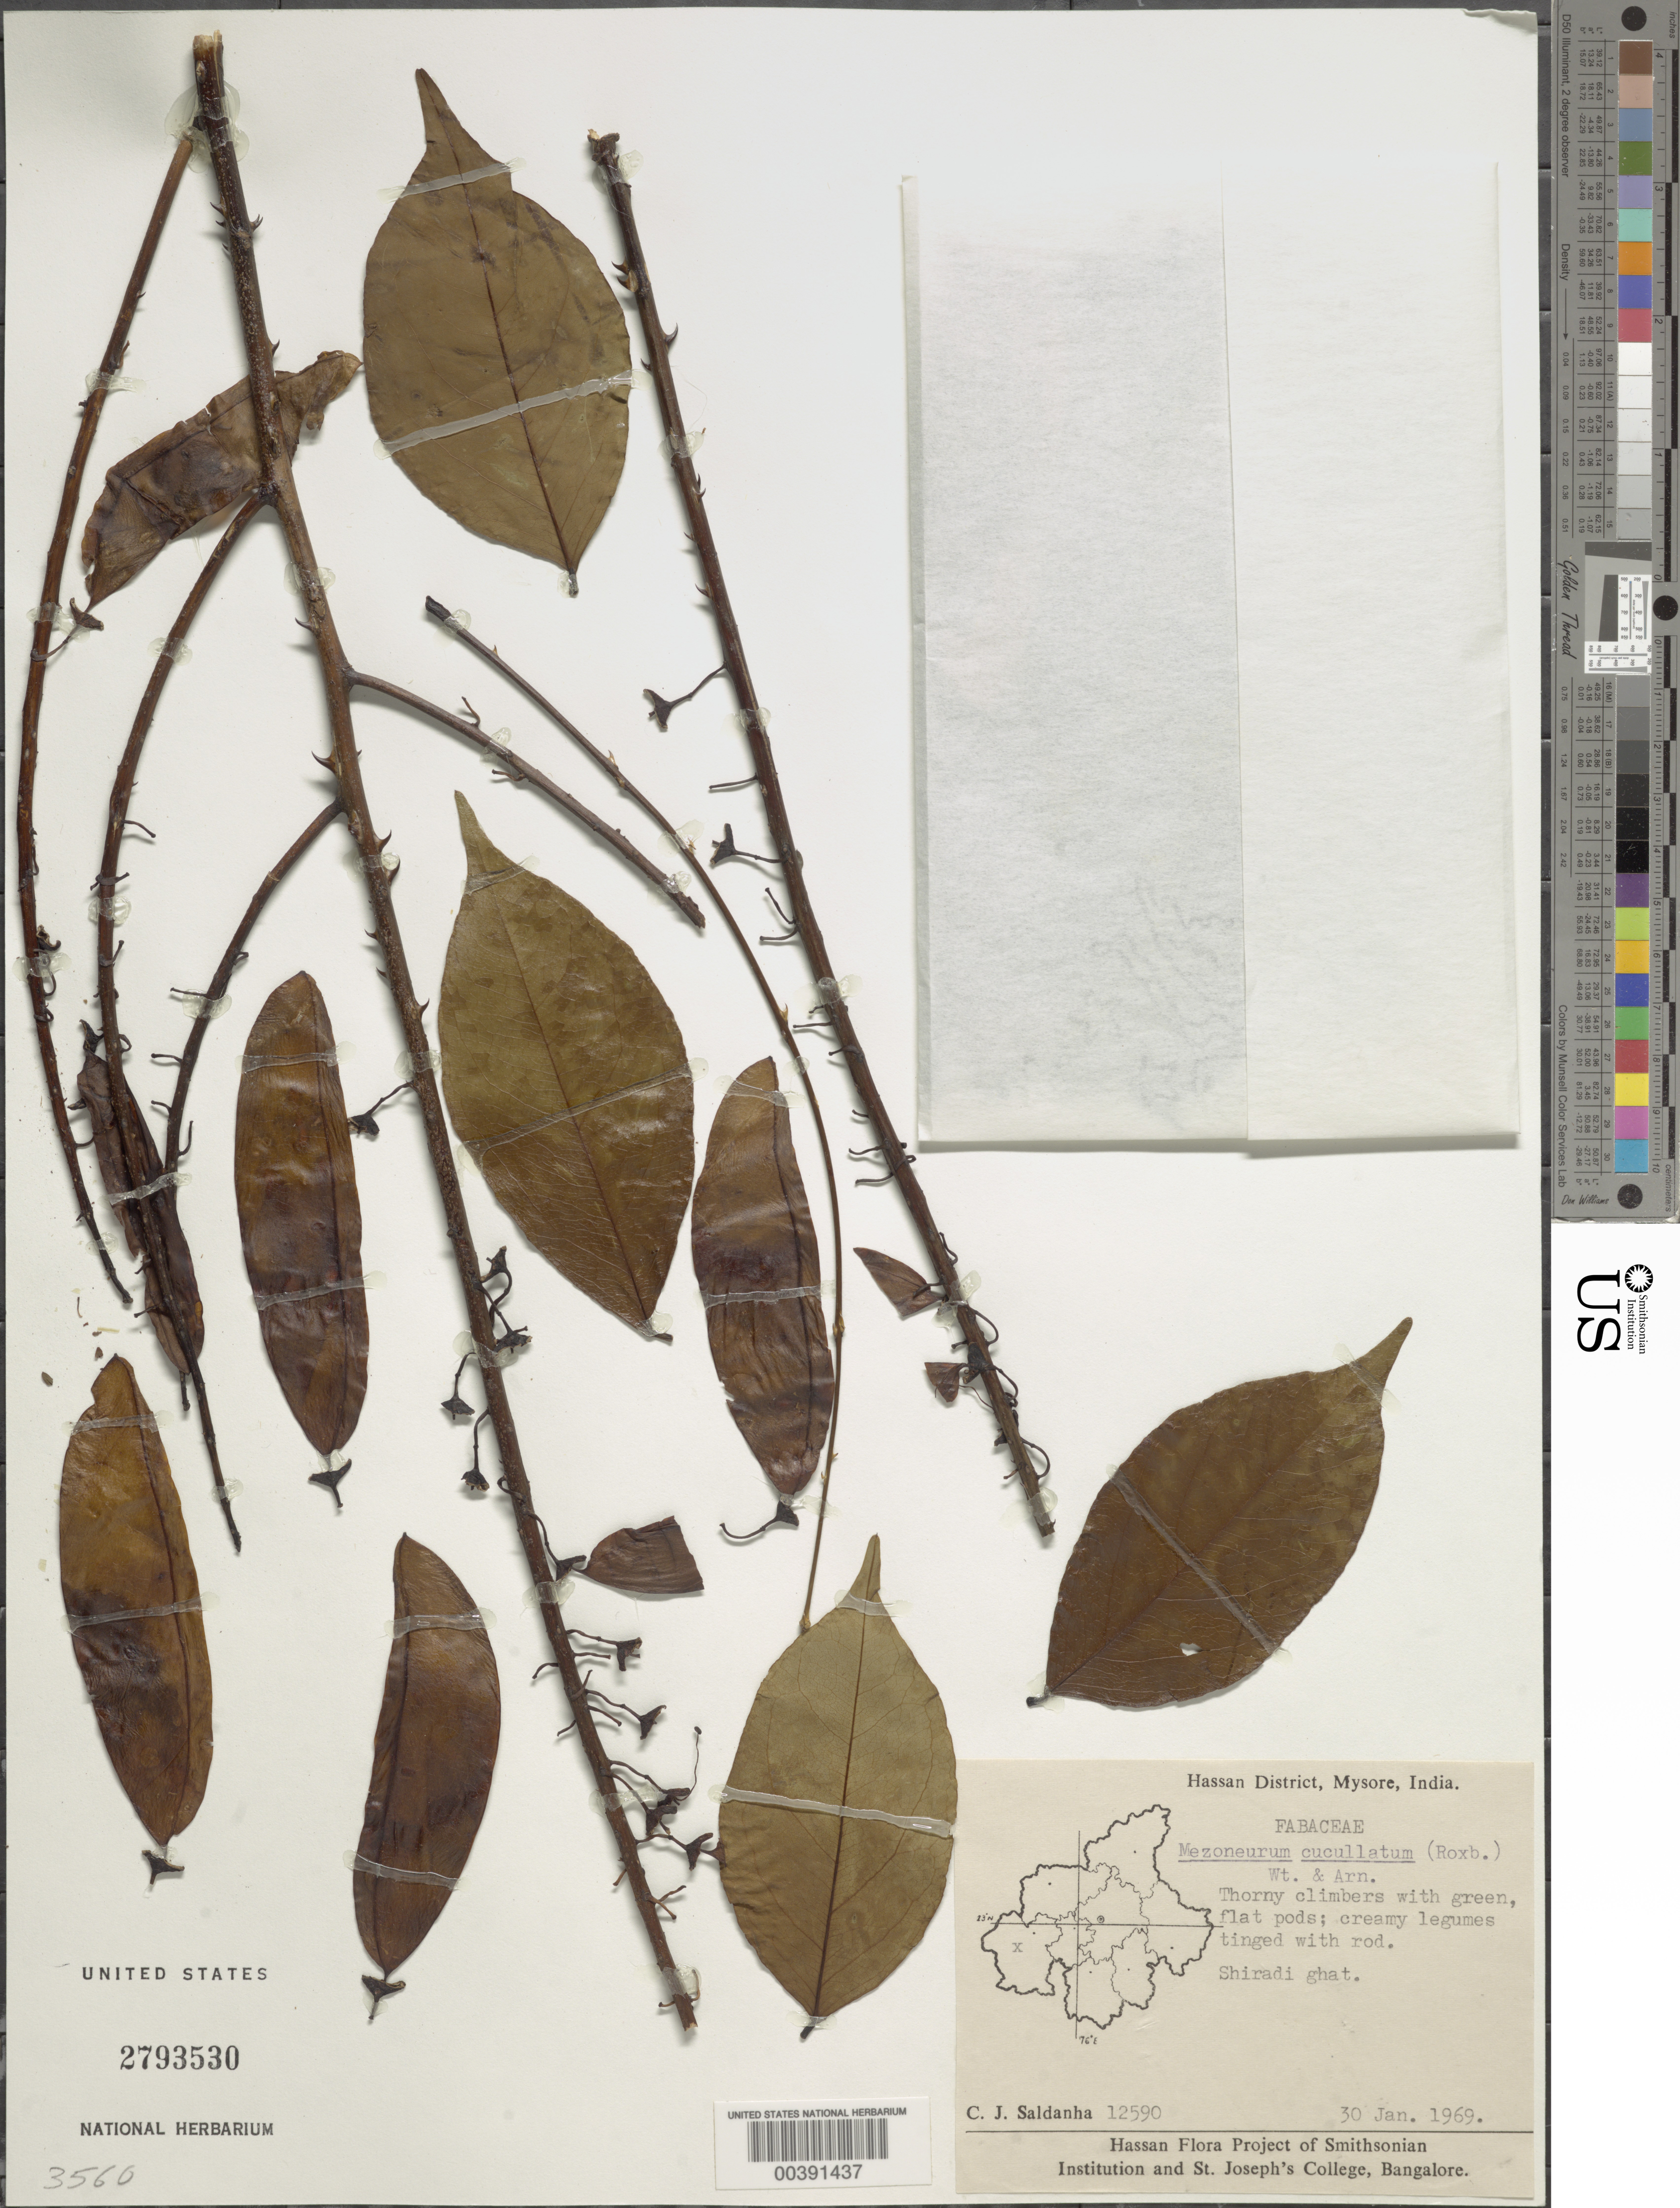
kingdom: Plantae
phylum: Tracheophyta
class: Magnoliopsida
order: Fabales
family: Fabaceae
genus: Mezoneuron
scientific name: Mezoneuron cucullatum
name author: (Roxb.) Wight & Arn.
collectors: C. J. Saldanha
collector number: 12590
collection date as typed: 30 Jan 1969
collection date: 1969-01-30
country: India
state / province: Karnataka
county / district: Hassan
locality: Shiradi ghat, mysore state [mysore state = karnataka.]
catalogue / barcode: US 2793530